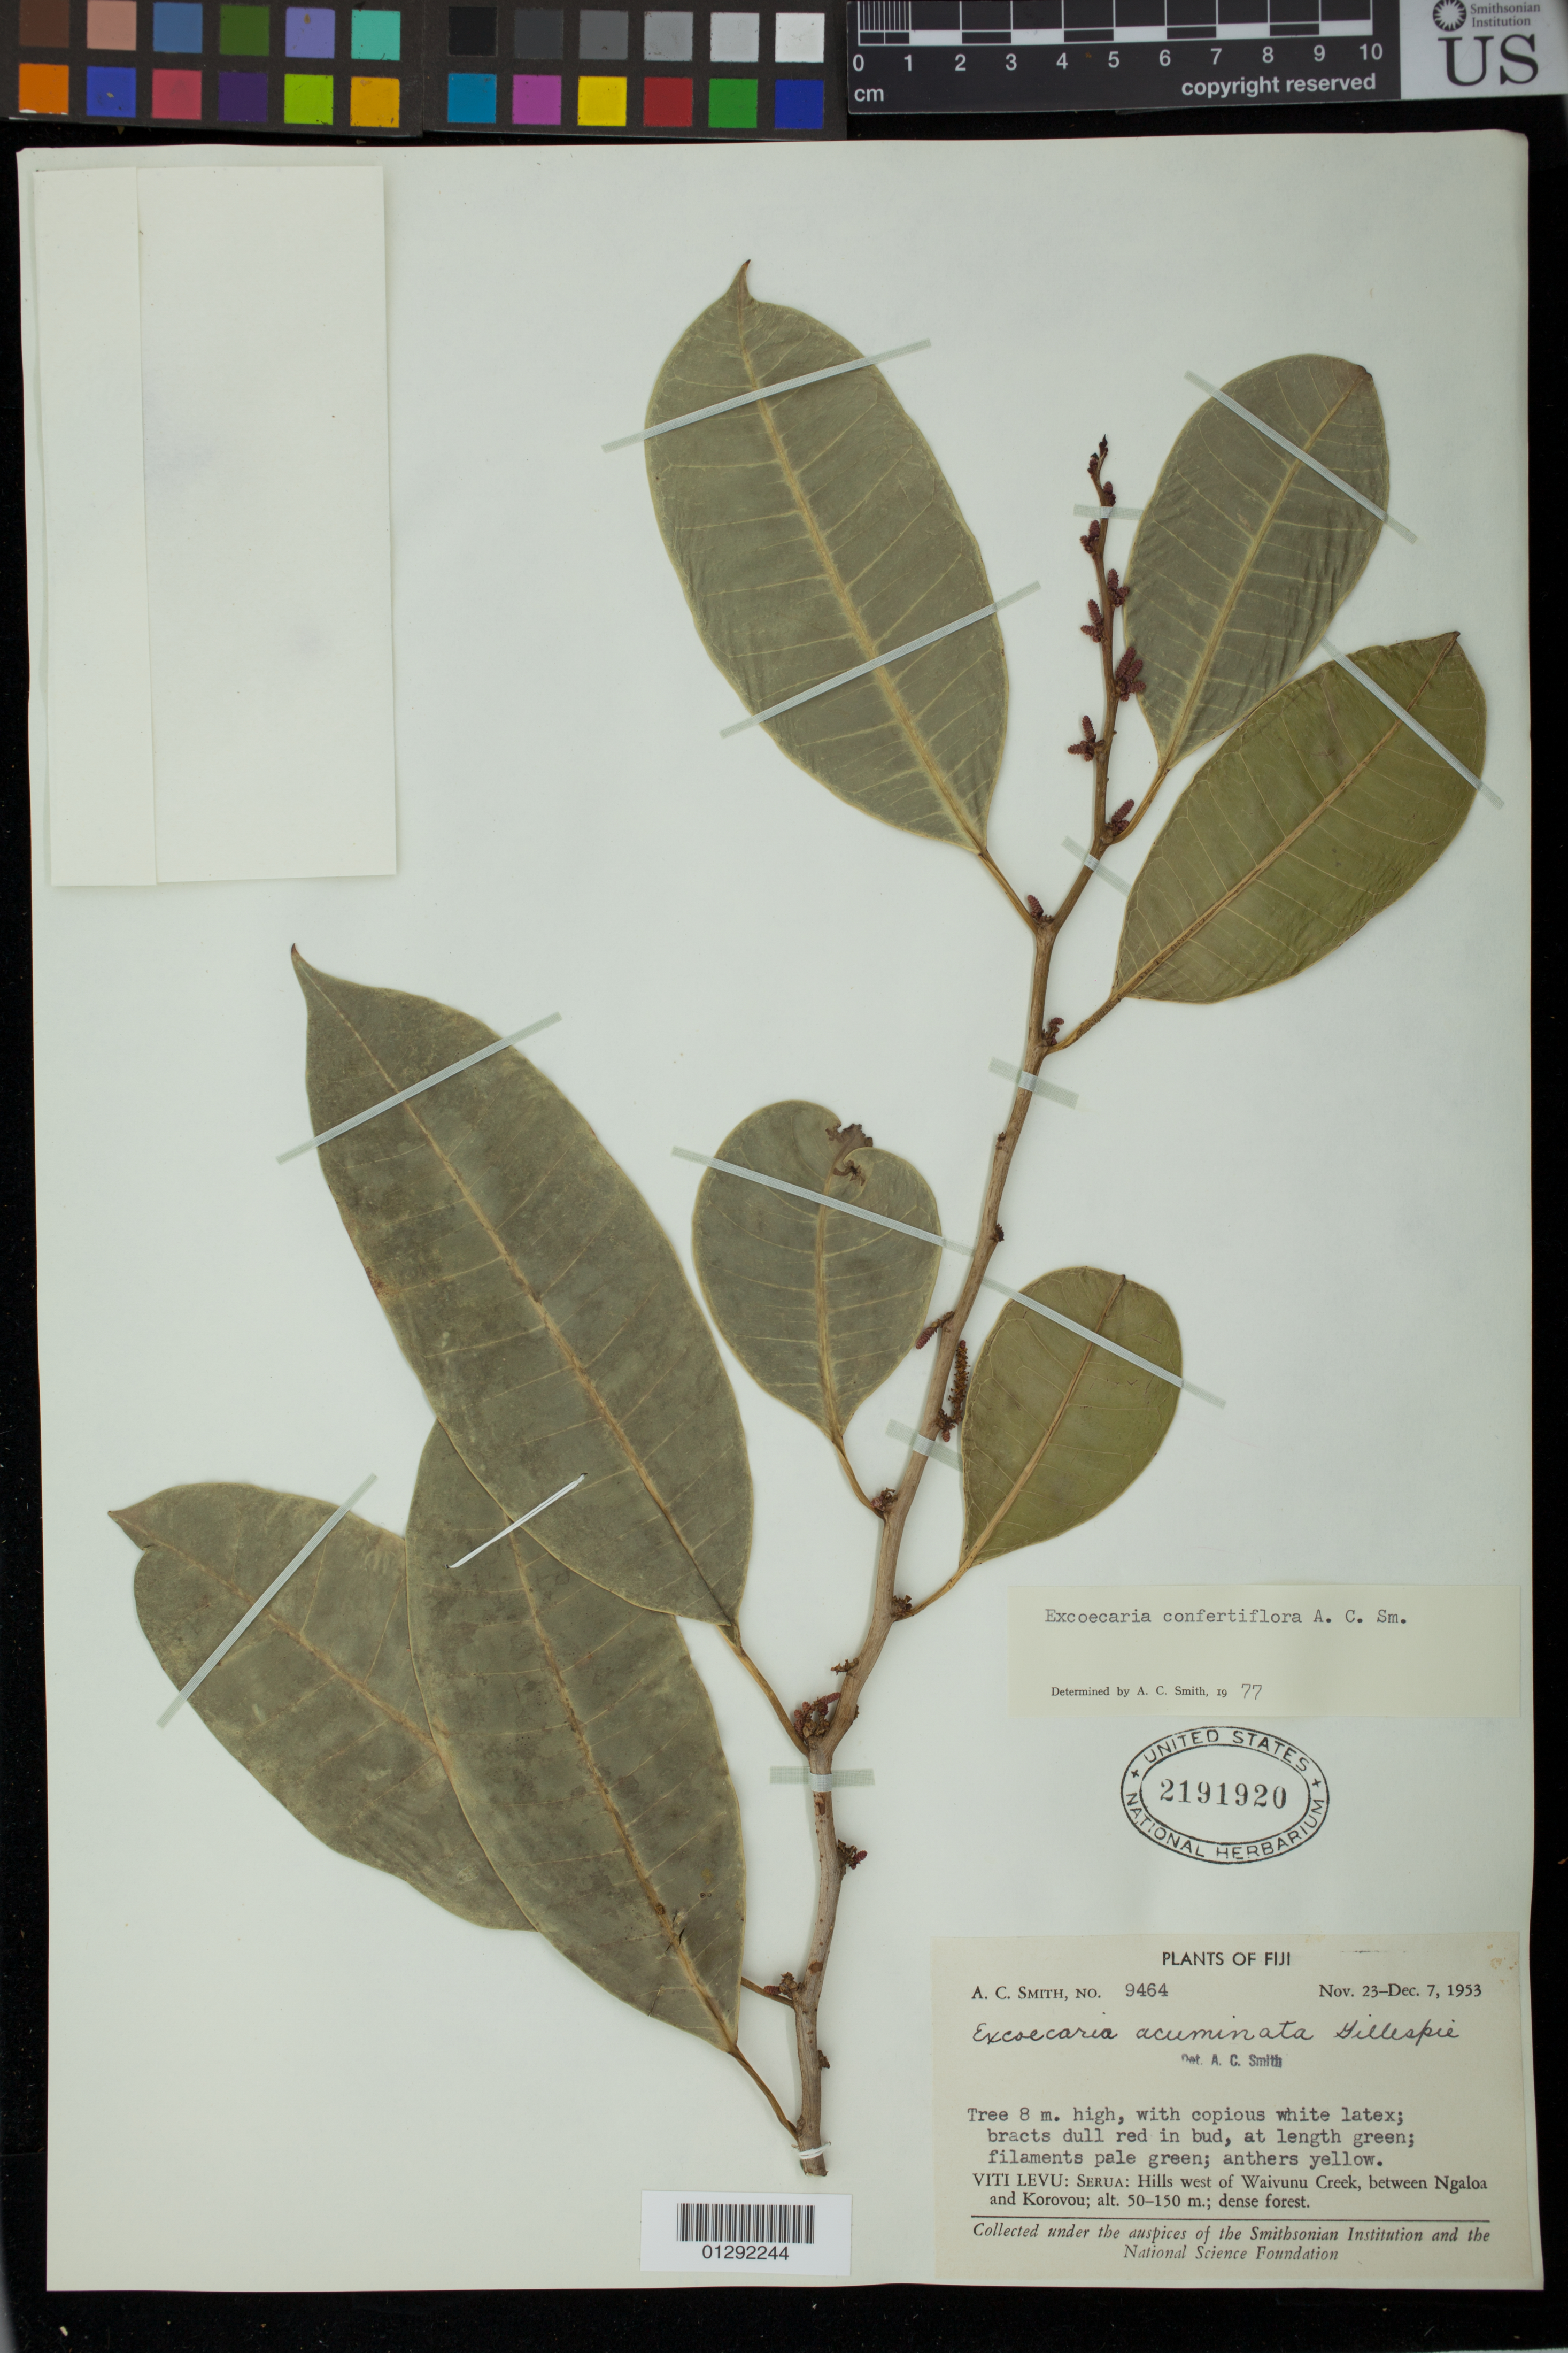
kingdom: Plantae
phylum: Tracheophyta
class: Magnoliopsida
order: Malpighiales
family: Euphorbiaceae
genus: Excoecaria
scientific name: Excoecaria confertiflora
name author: A.C. Sm.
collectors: A. C. Smith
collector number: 9464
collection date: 1953-11-23/1953-12-07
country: Fiji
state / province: Central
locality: Viti Levu: Serua: Hills west of Waivunu Creek, between Ngaloa and Korovou.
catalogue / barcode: US 2191920